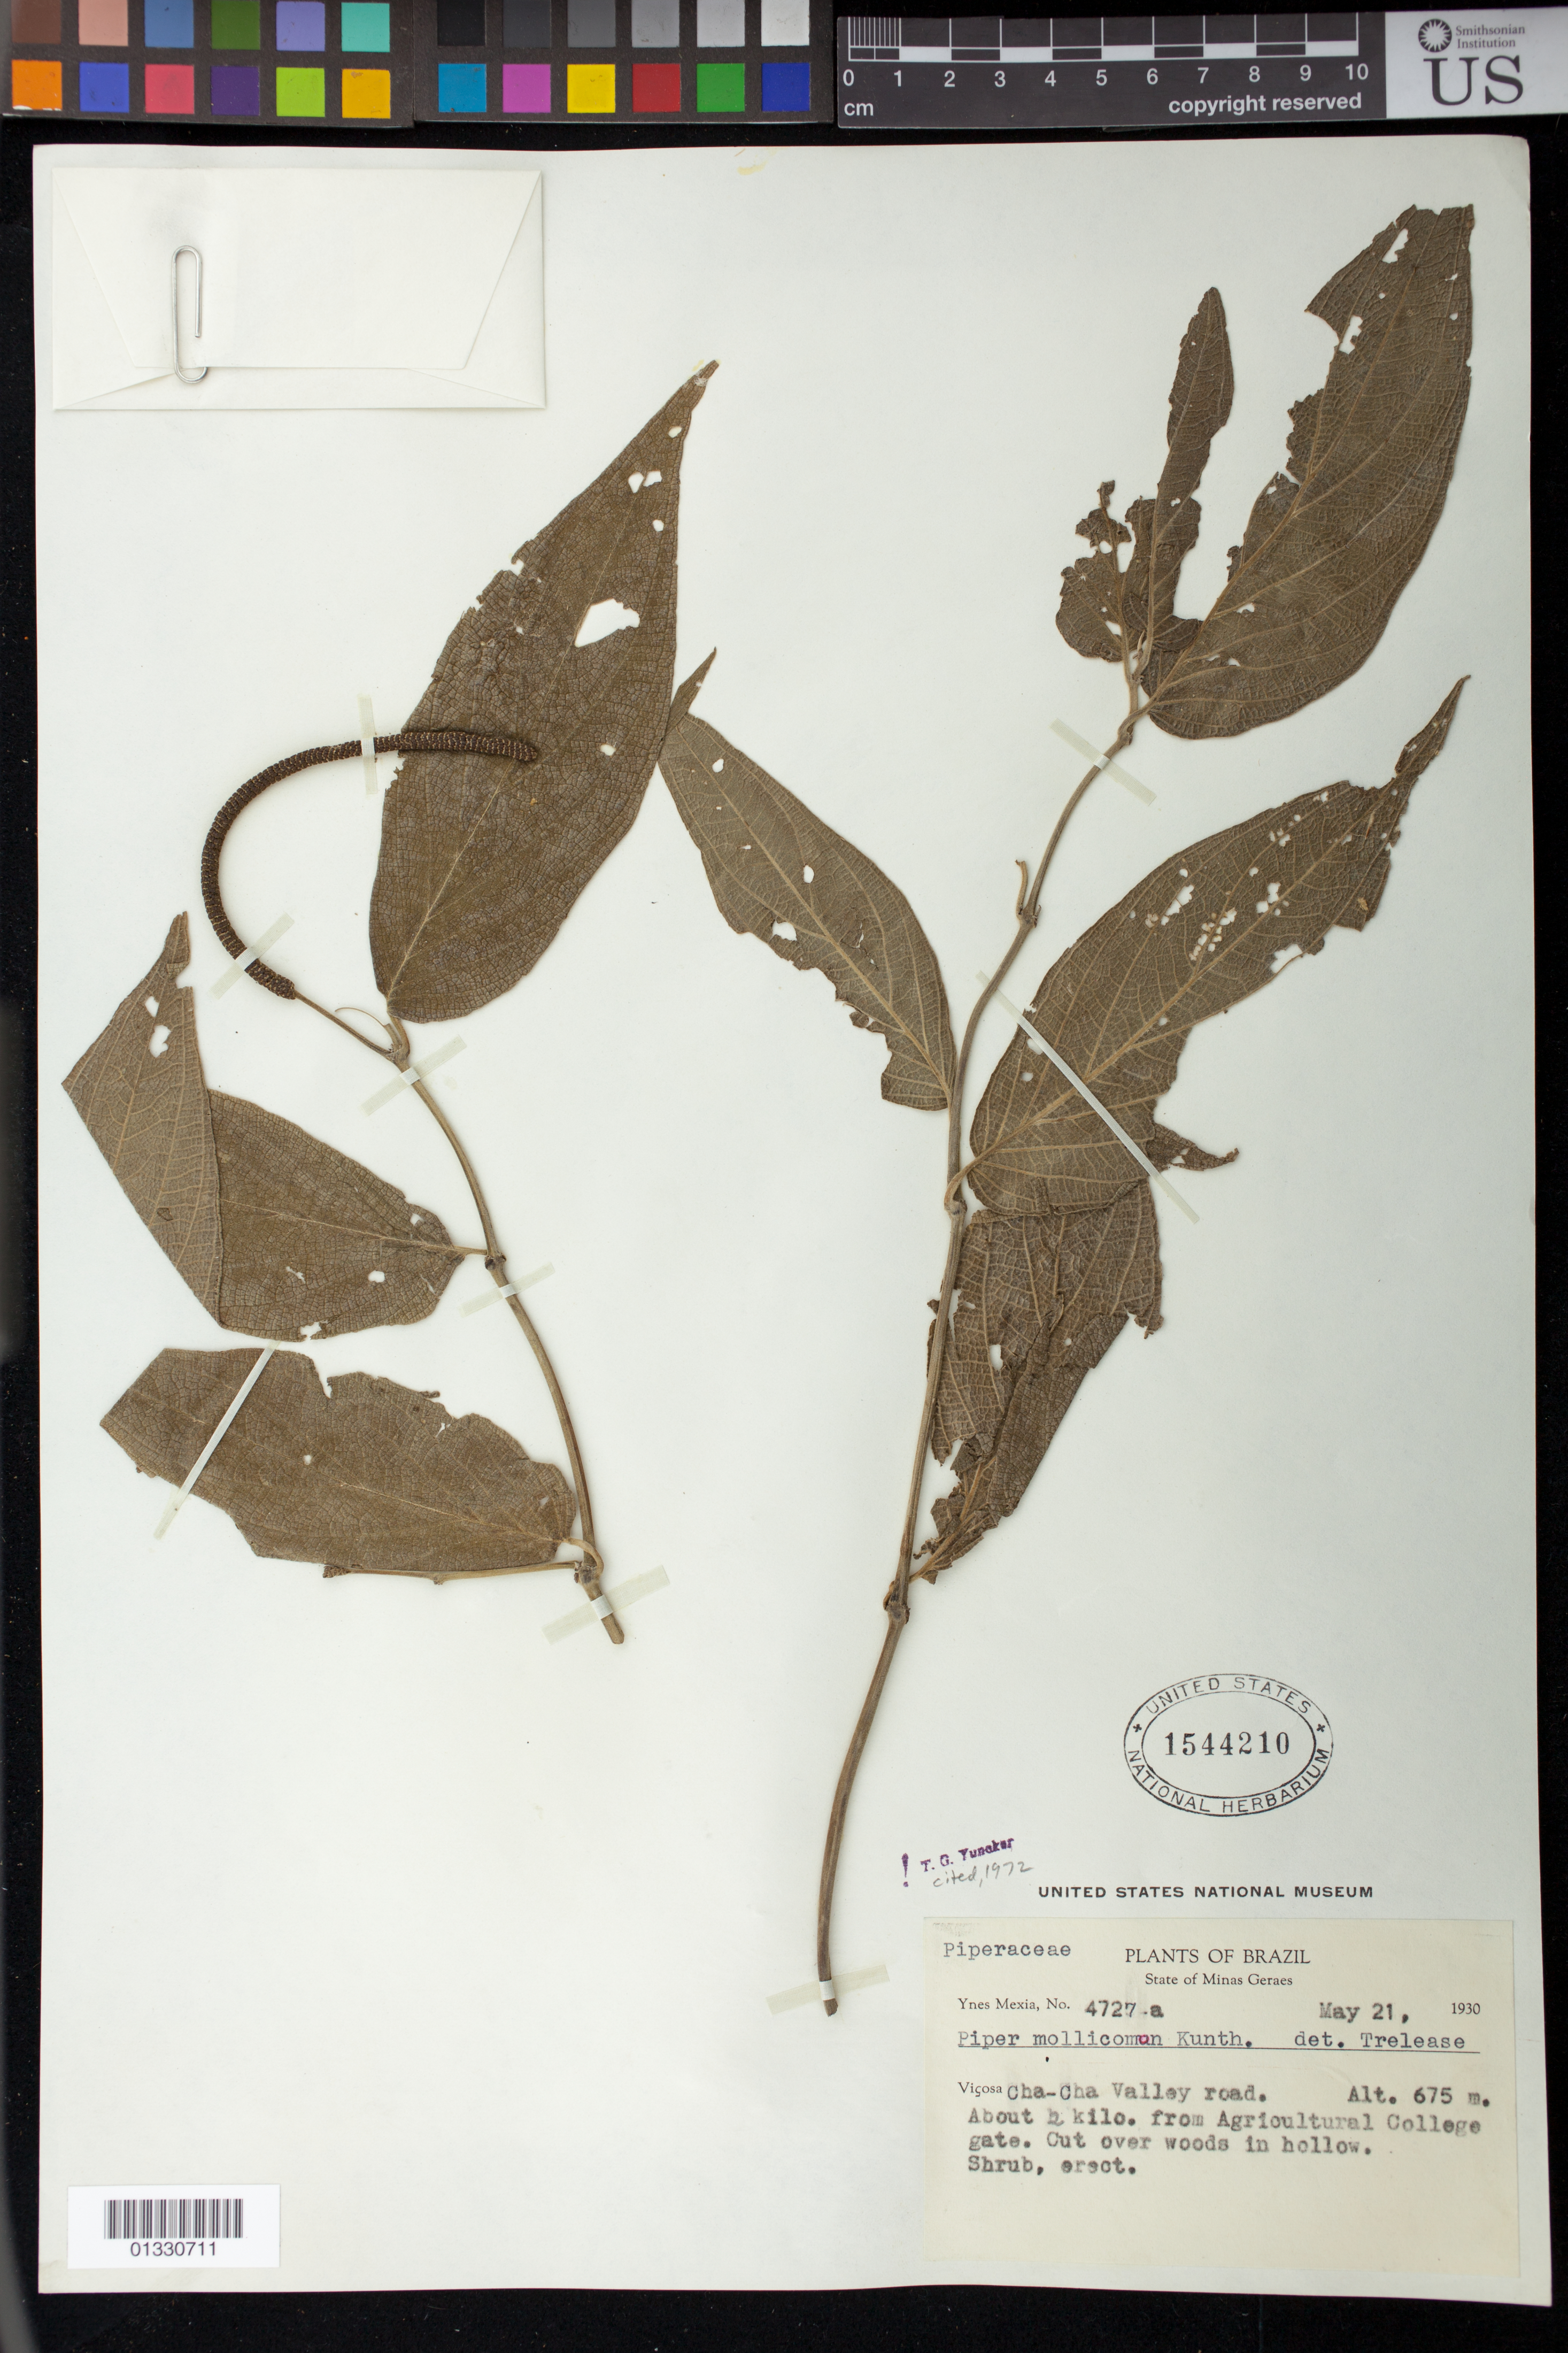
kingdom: Plantae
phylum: Tracheophyta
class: Magnoliopsida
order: Piperales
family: Piperaceae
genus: Piper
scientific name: Piper mollicomum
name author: Kunth ex Steud.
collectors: Y. Mexia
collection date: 1930-05-21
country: Brazil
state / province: Minas Gerais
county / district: Viçosa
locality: Cha-Cha Valley road. About 2 Km from Agricultural College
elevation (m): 675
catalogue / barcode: US 1544210